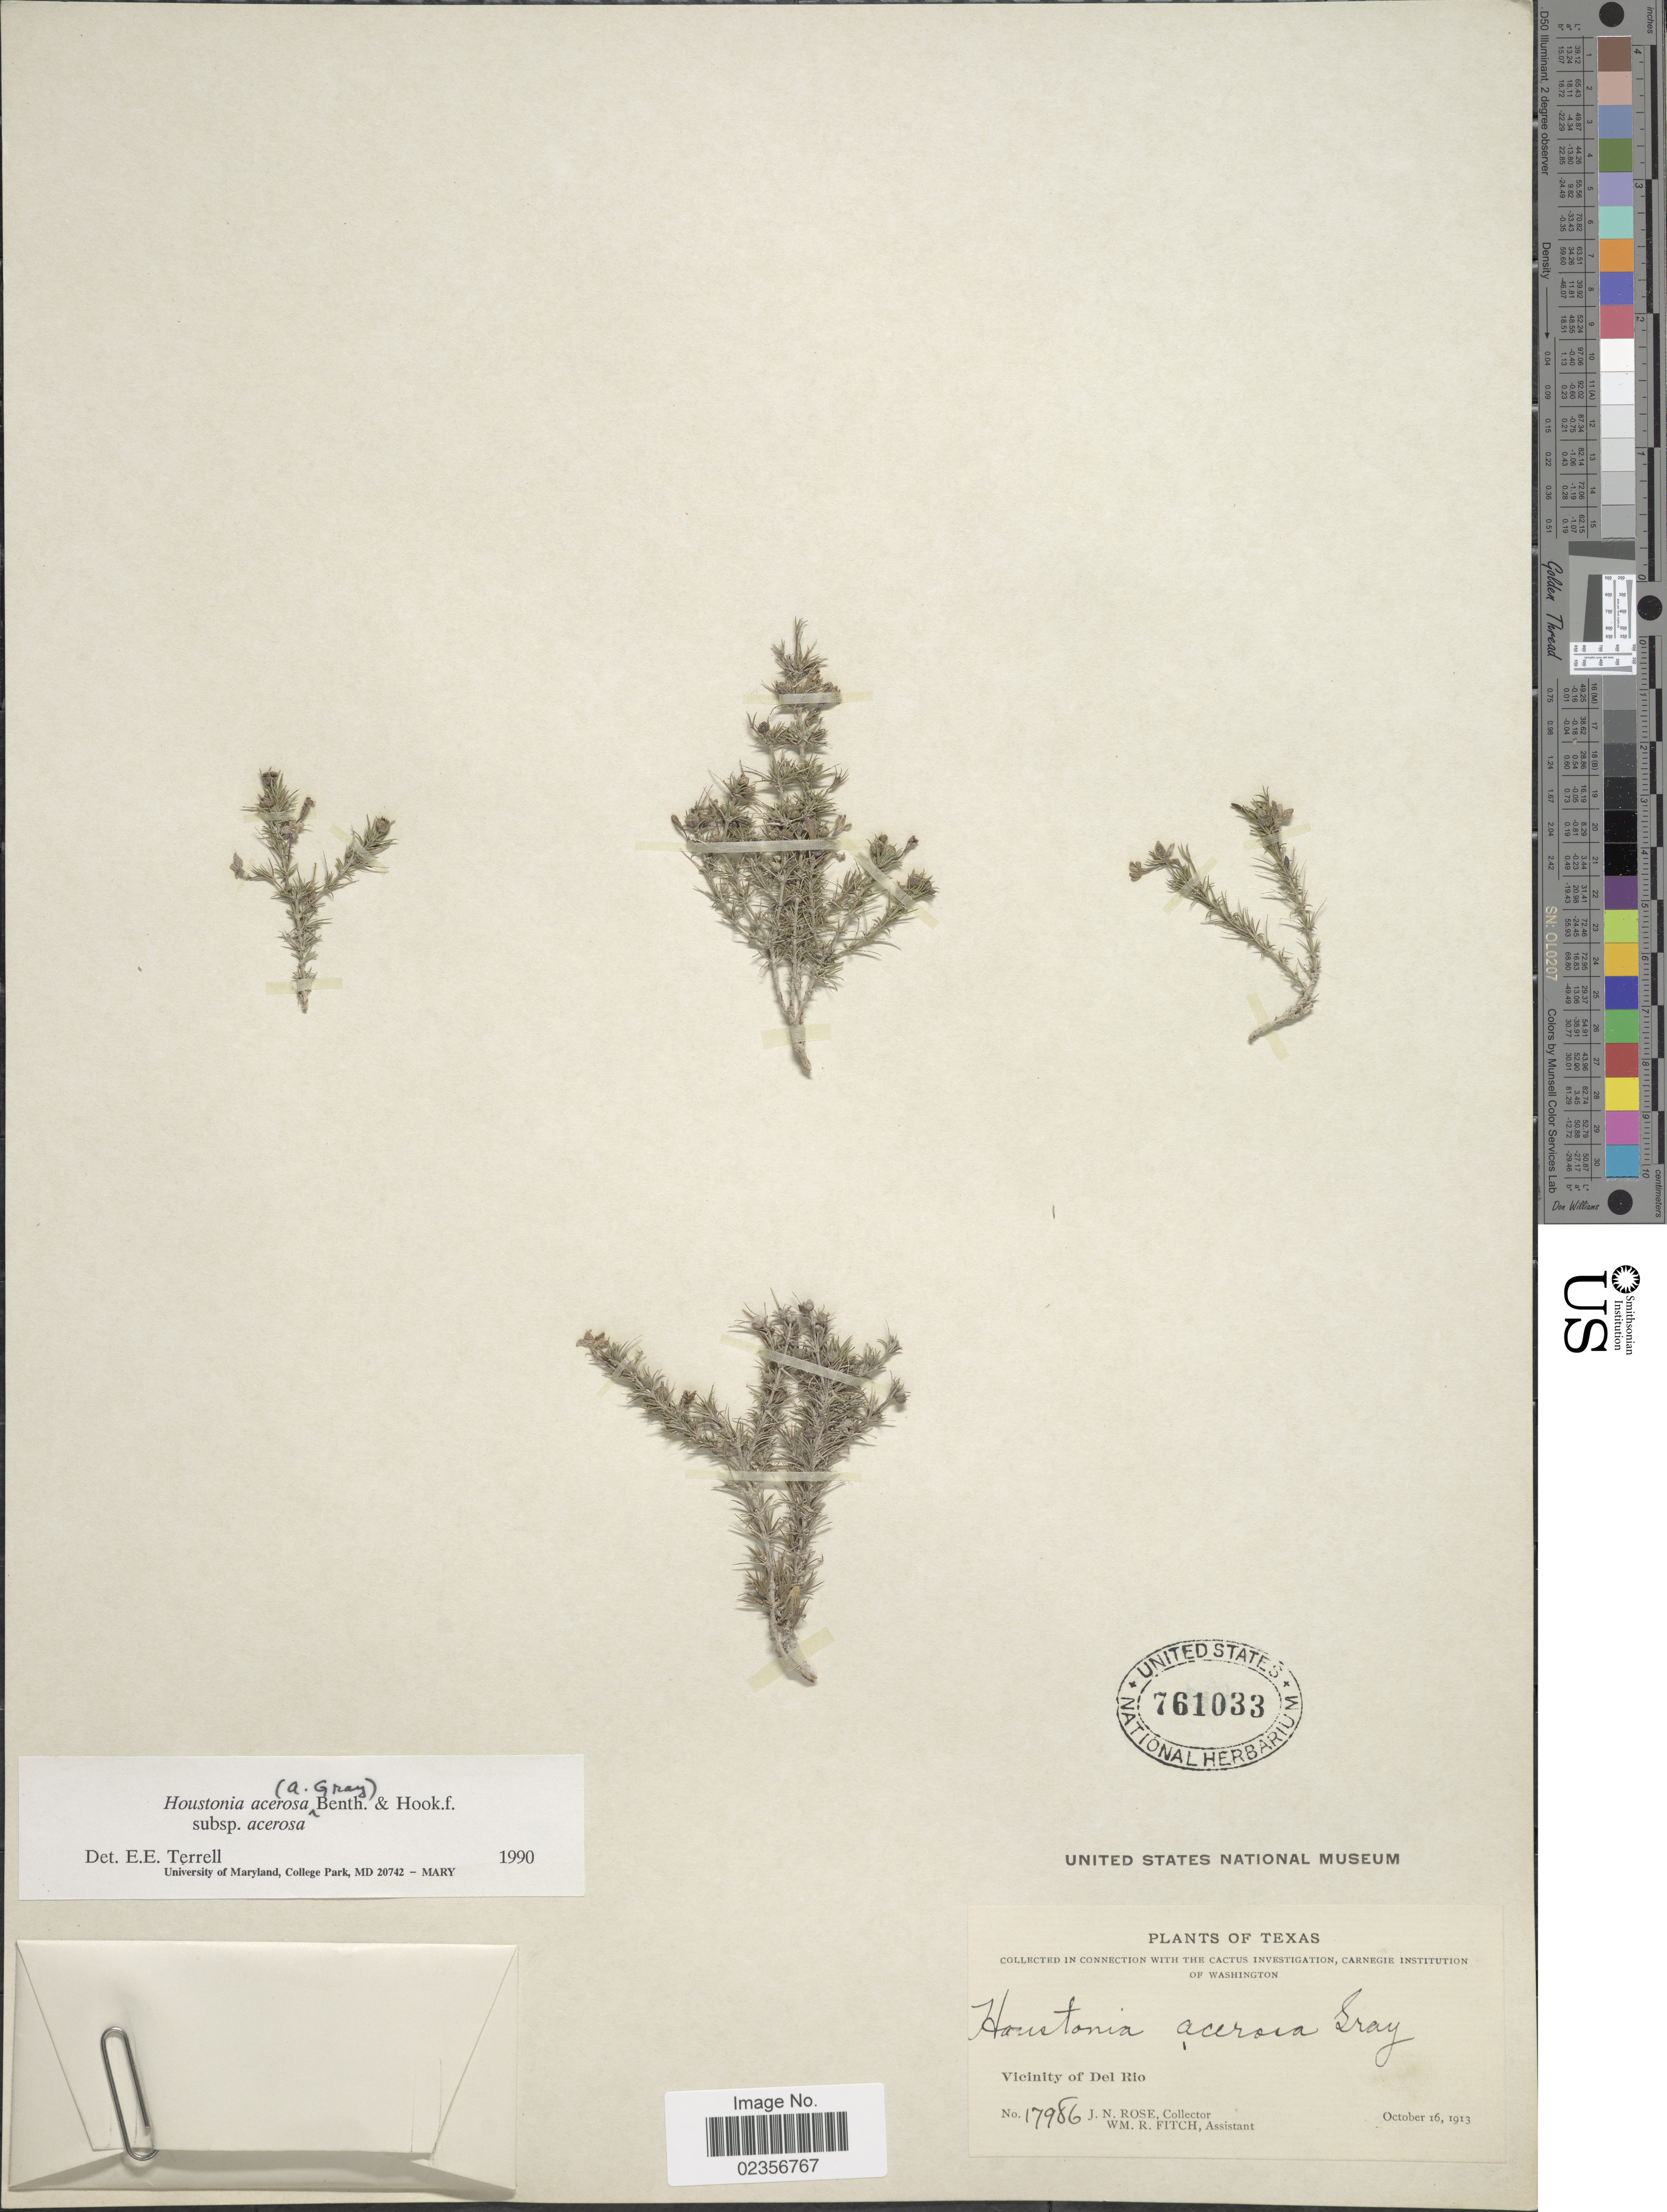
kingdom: Plantae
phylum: Tracheophyta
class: Magnoliopsida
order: Gentianales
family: Rubiaceae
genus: Houstonia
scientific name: Houstonia acerosa var. acerosa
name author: (A. Gray) Benth. & Hook. f.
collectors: J. N. Rose & W. R. Fitch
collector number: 17986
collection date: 1913-10-16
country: United States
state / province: Texas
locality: Vicinity of Del Rio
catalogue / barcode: US 761033